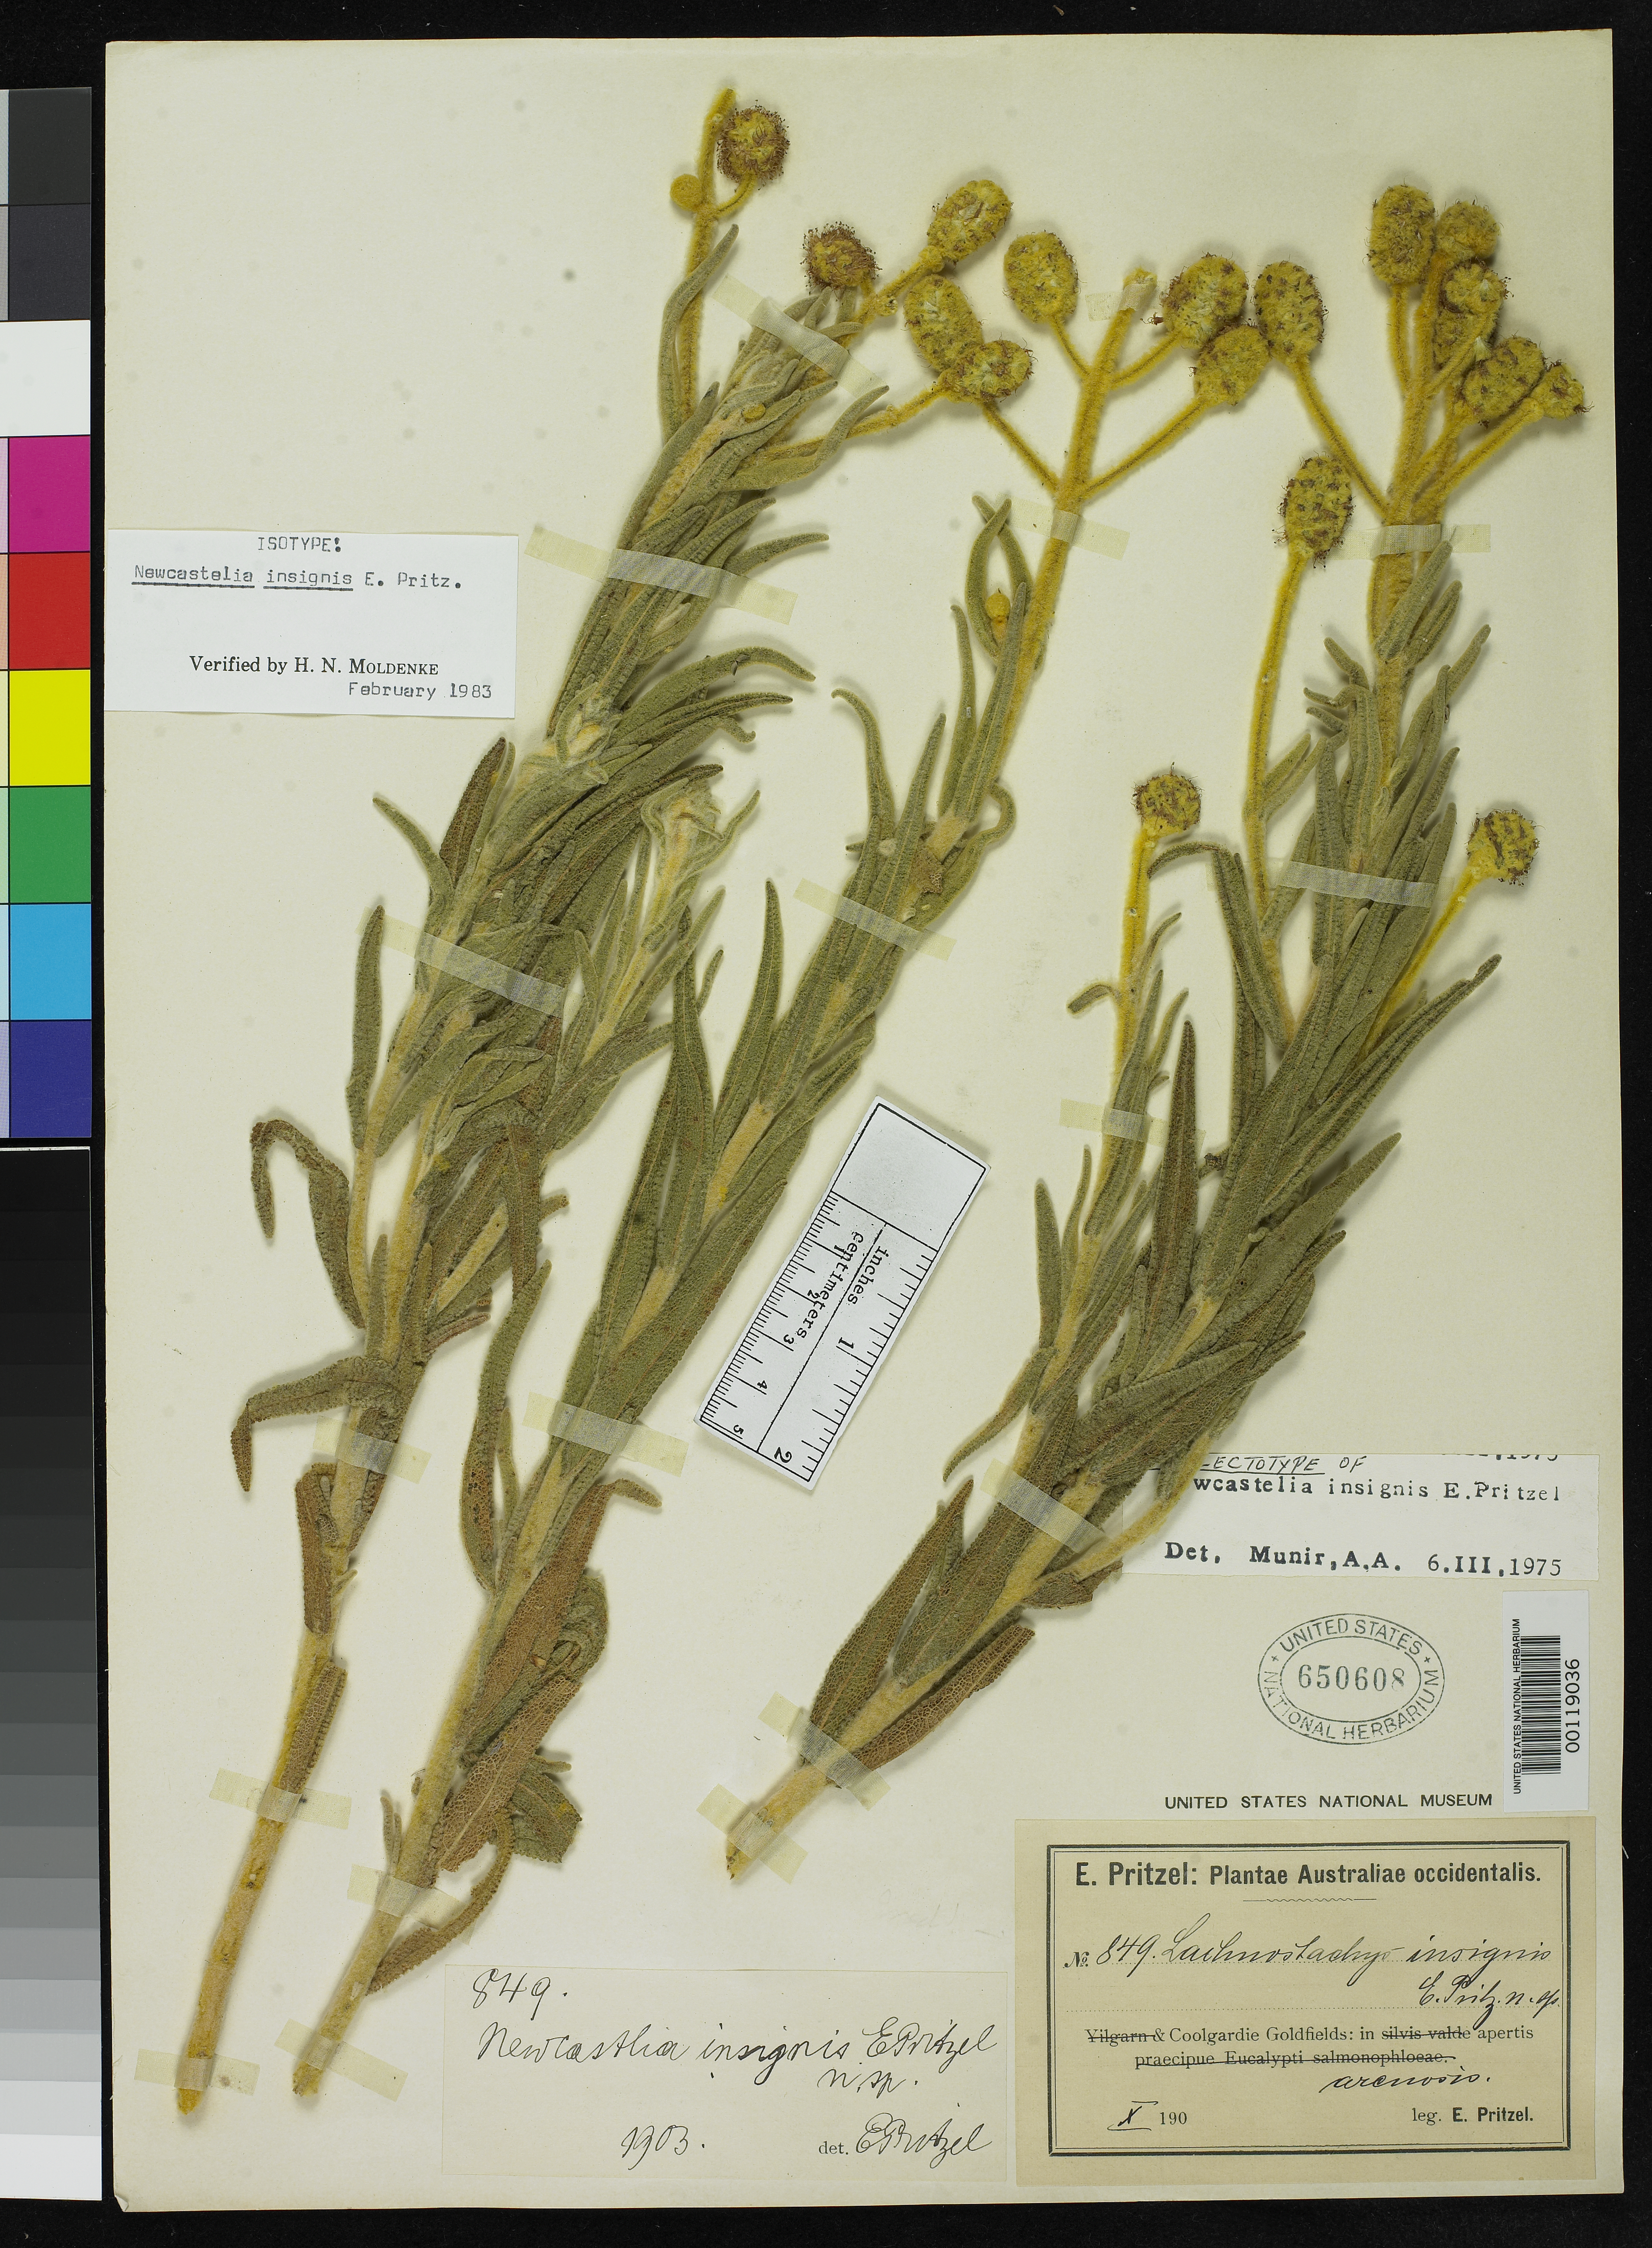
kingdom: Plantae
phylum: Tracheophyta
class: Magnoliopsida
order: Lamiales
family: Lamiaceae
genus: Newcastelia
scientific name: Newcastelia insignis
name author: E. Pritz.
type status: Isolectotype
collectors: E. G. Pritzel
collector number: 849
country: Australia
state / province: Western Australia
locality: Coolgardie goldfields.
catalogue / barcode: US 650608